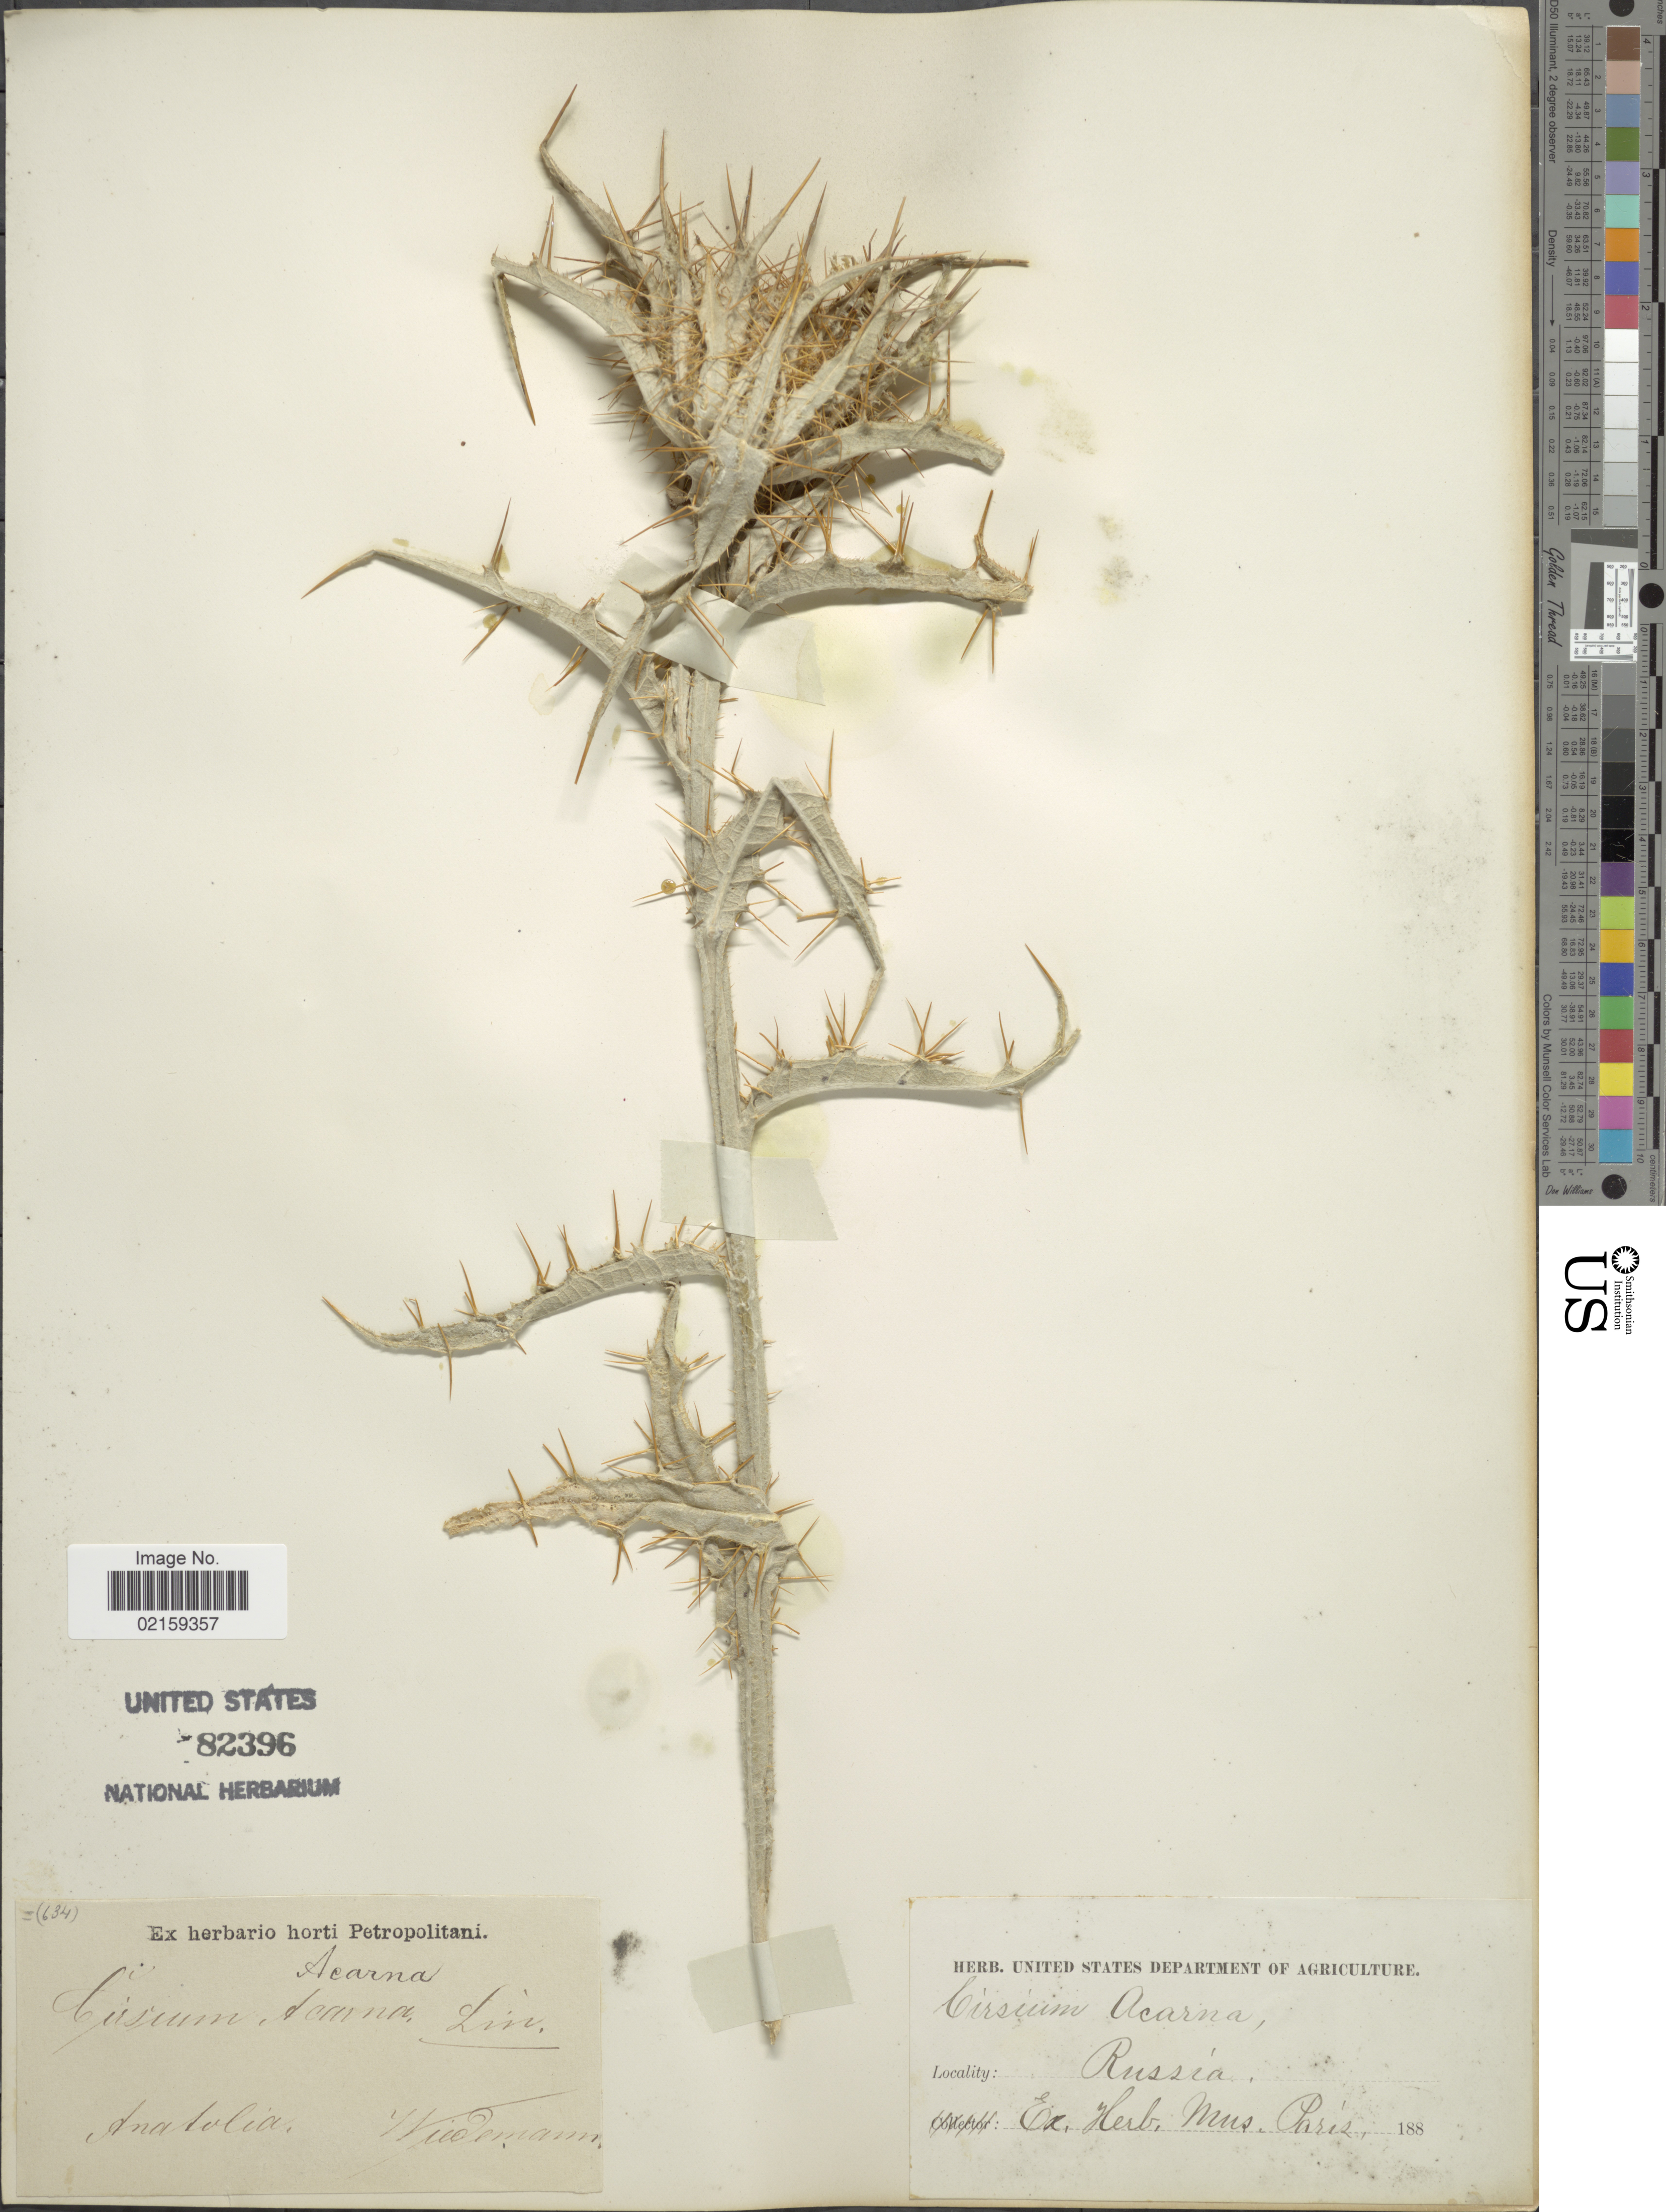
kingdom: Plantae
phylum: Tracheophyta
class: Magnoliopsida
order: Asterales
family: Asteraceae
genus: Picnomon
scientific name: Picnomon acarna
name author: (L.) Cass.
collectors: -. Wiedermann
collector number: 634?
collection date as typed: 188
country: Russian Federation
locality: Anatolia, "Russia" [probably Turkey]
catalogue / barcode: US 82396